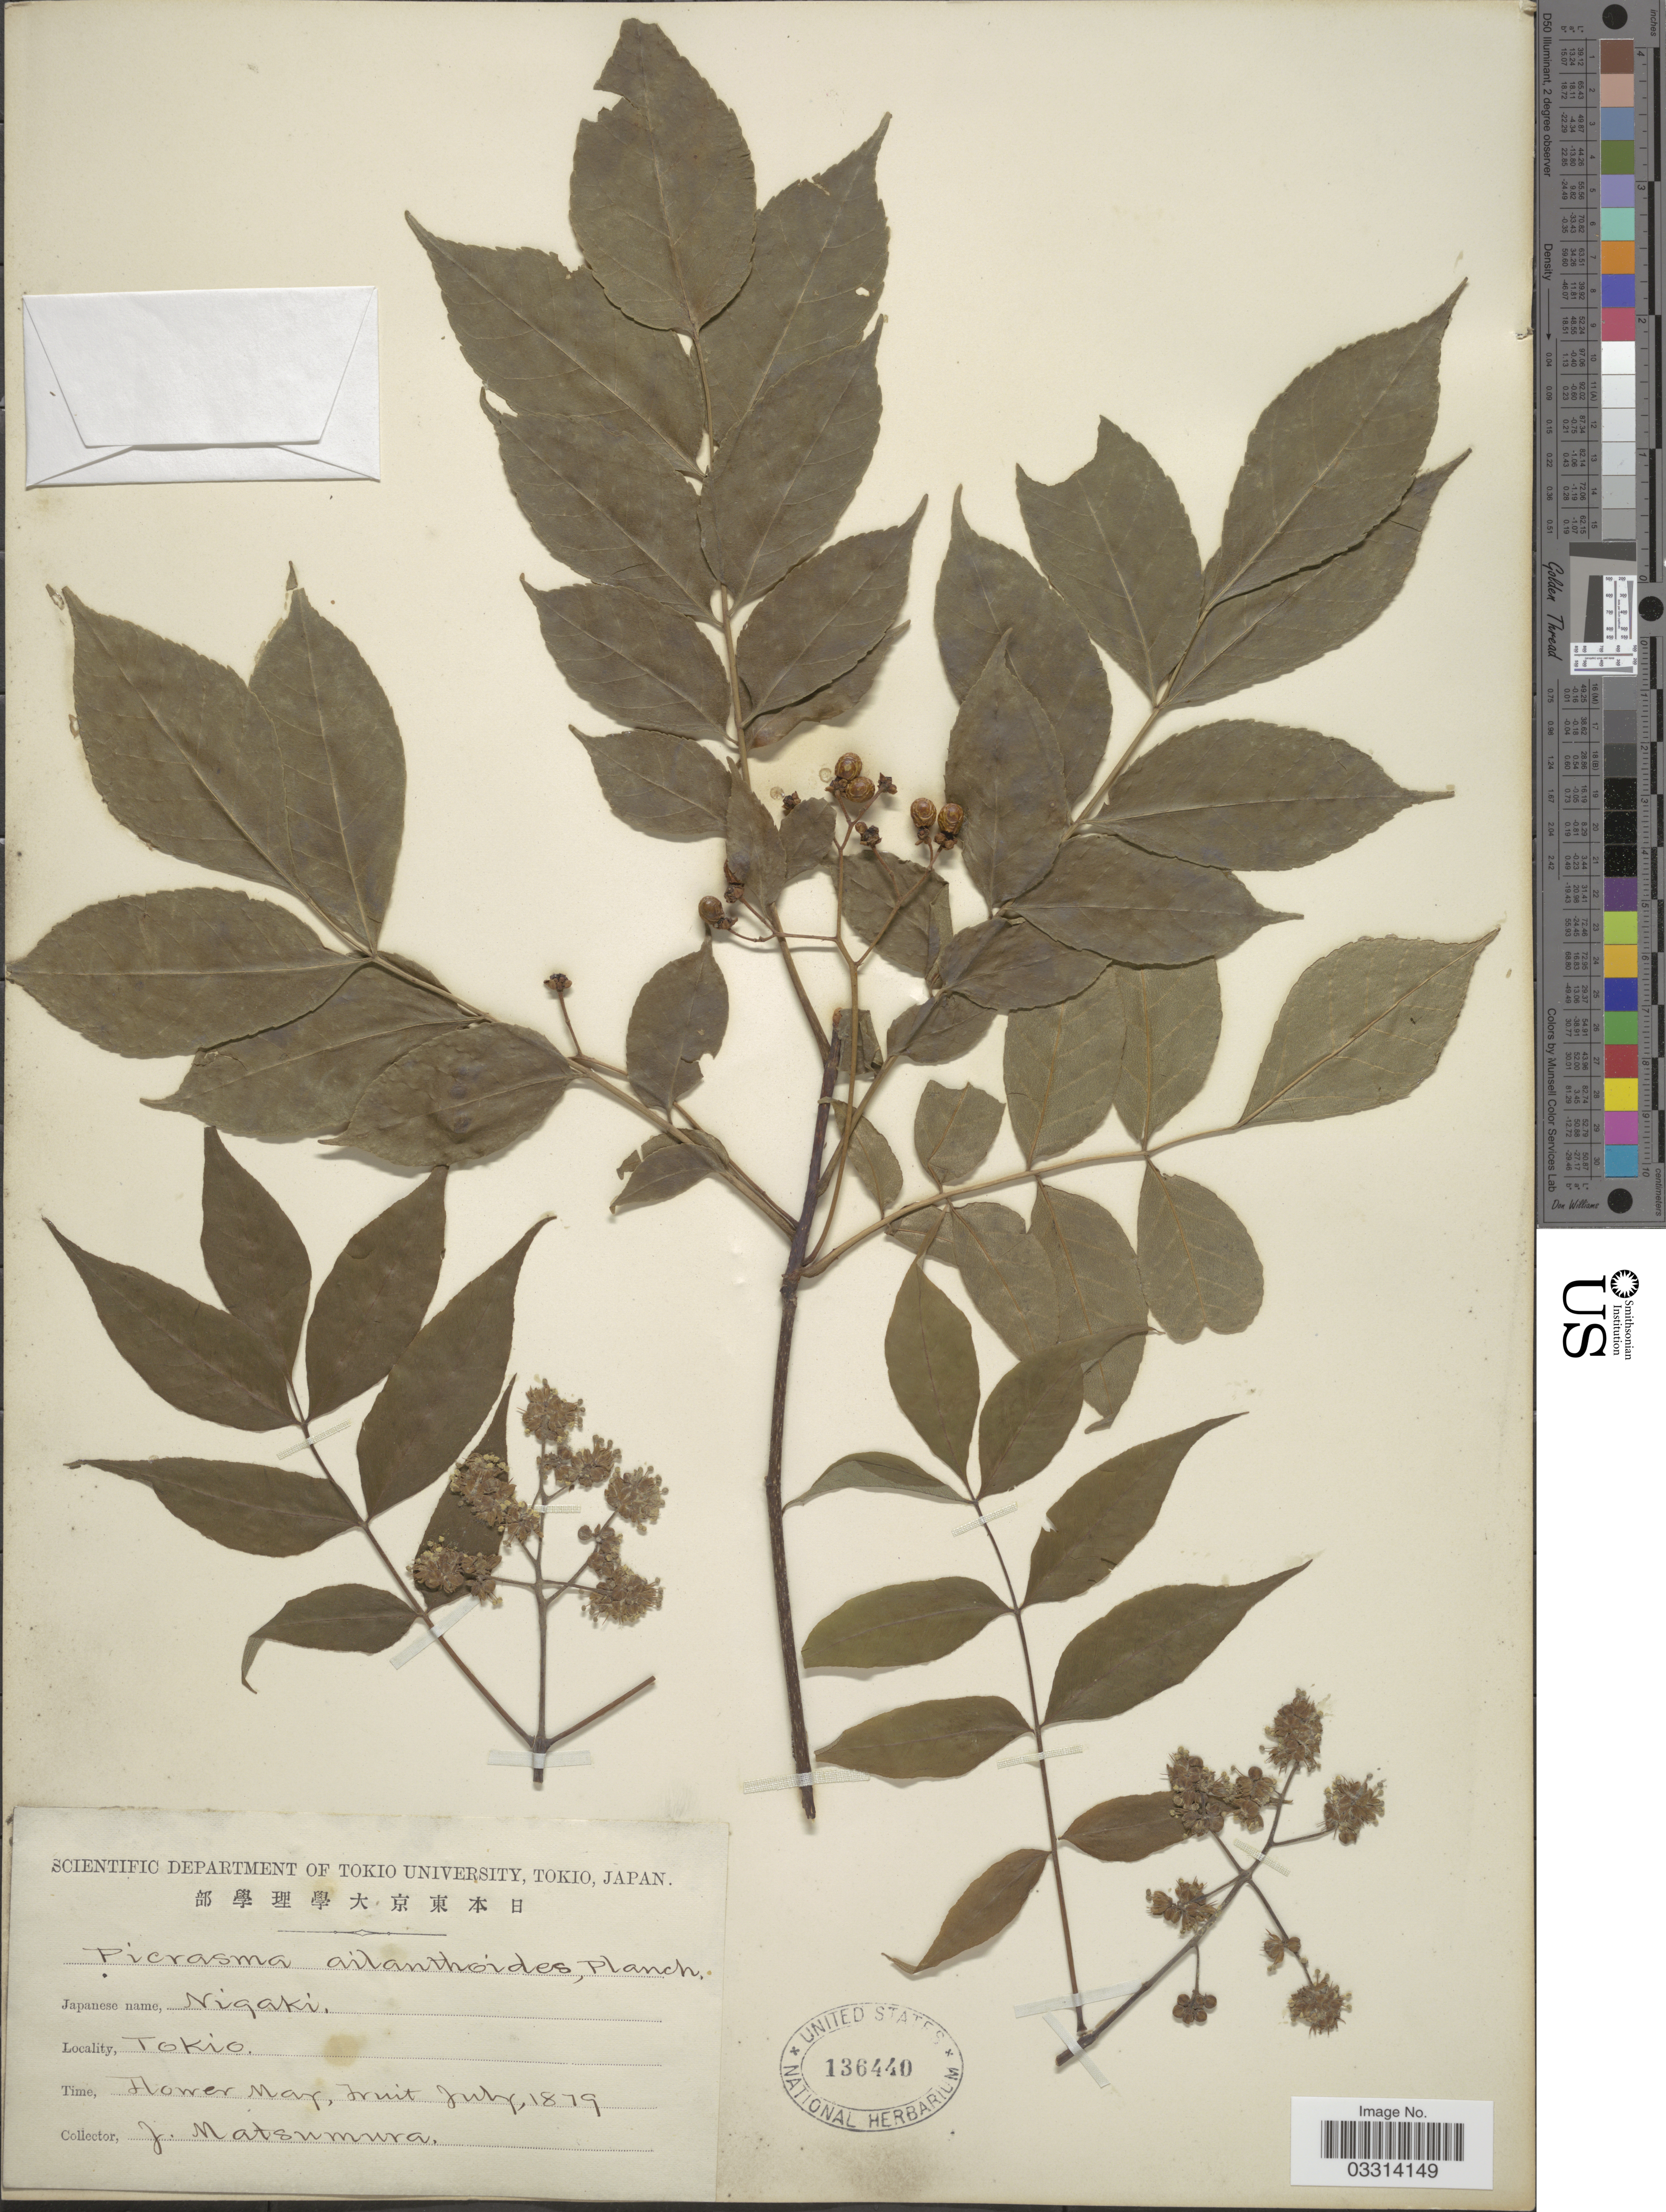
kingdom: Plantae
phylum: Tracheophyta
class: Magnoliopsida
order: Sapindales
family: Simaroubaceae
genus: Picrasma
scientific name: Picrasma ailanthoides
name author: (Bunge) Planch.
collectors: J. Matsumura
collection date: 1879-07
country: Japan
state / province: Tokyo, Federal City of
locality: Tokio.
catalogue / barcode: US 136440